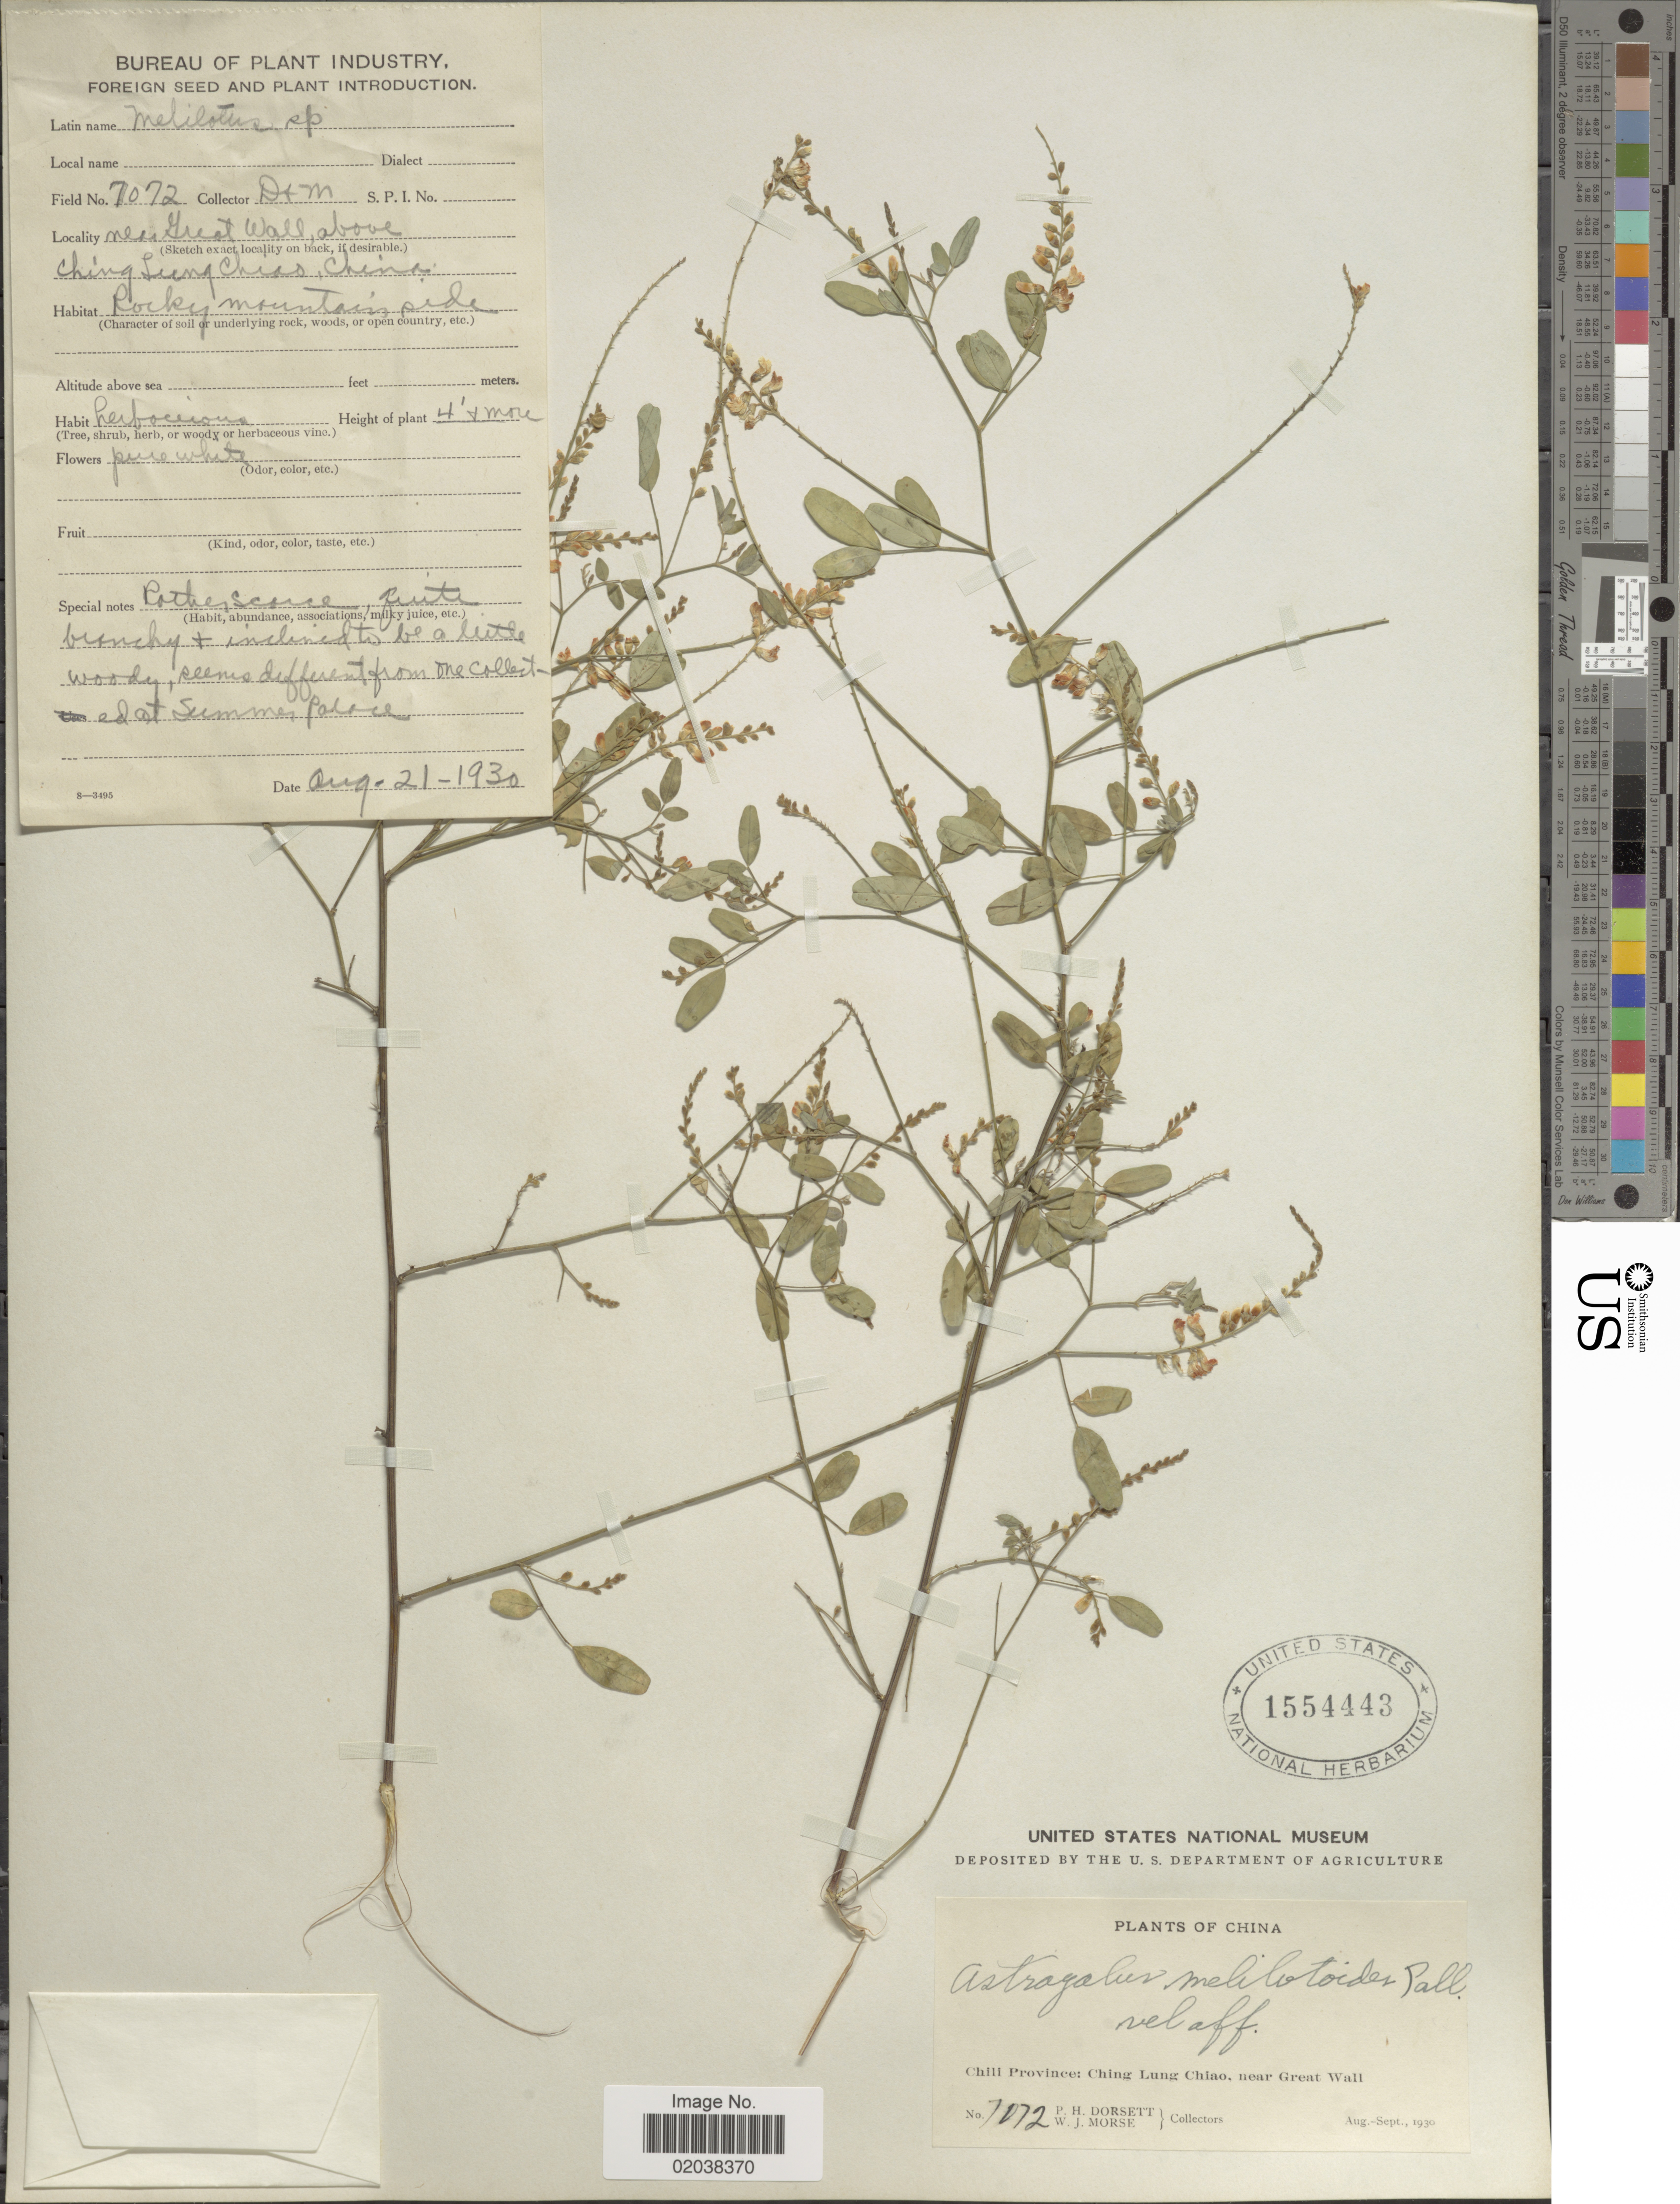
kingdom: Plantae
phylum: Tracheophyta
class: Magnoliopsida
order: Fabales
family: Fabaceae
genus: Astragalus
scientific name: Astragalus melilotoides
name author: Pall.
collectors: P. H. Dorsett & W. J. Morse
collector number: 7072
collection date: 1930-08-21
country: China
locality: Chili Province; Above Ching Lung Chiao, near Great Wall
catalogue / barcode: US 1554443